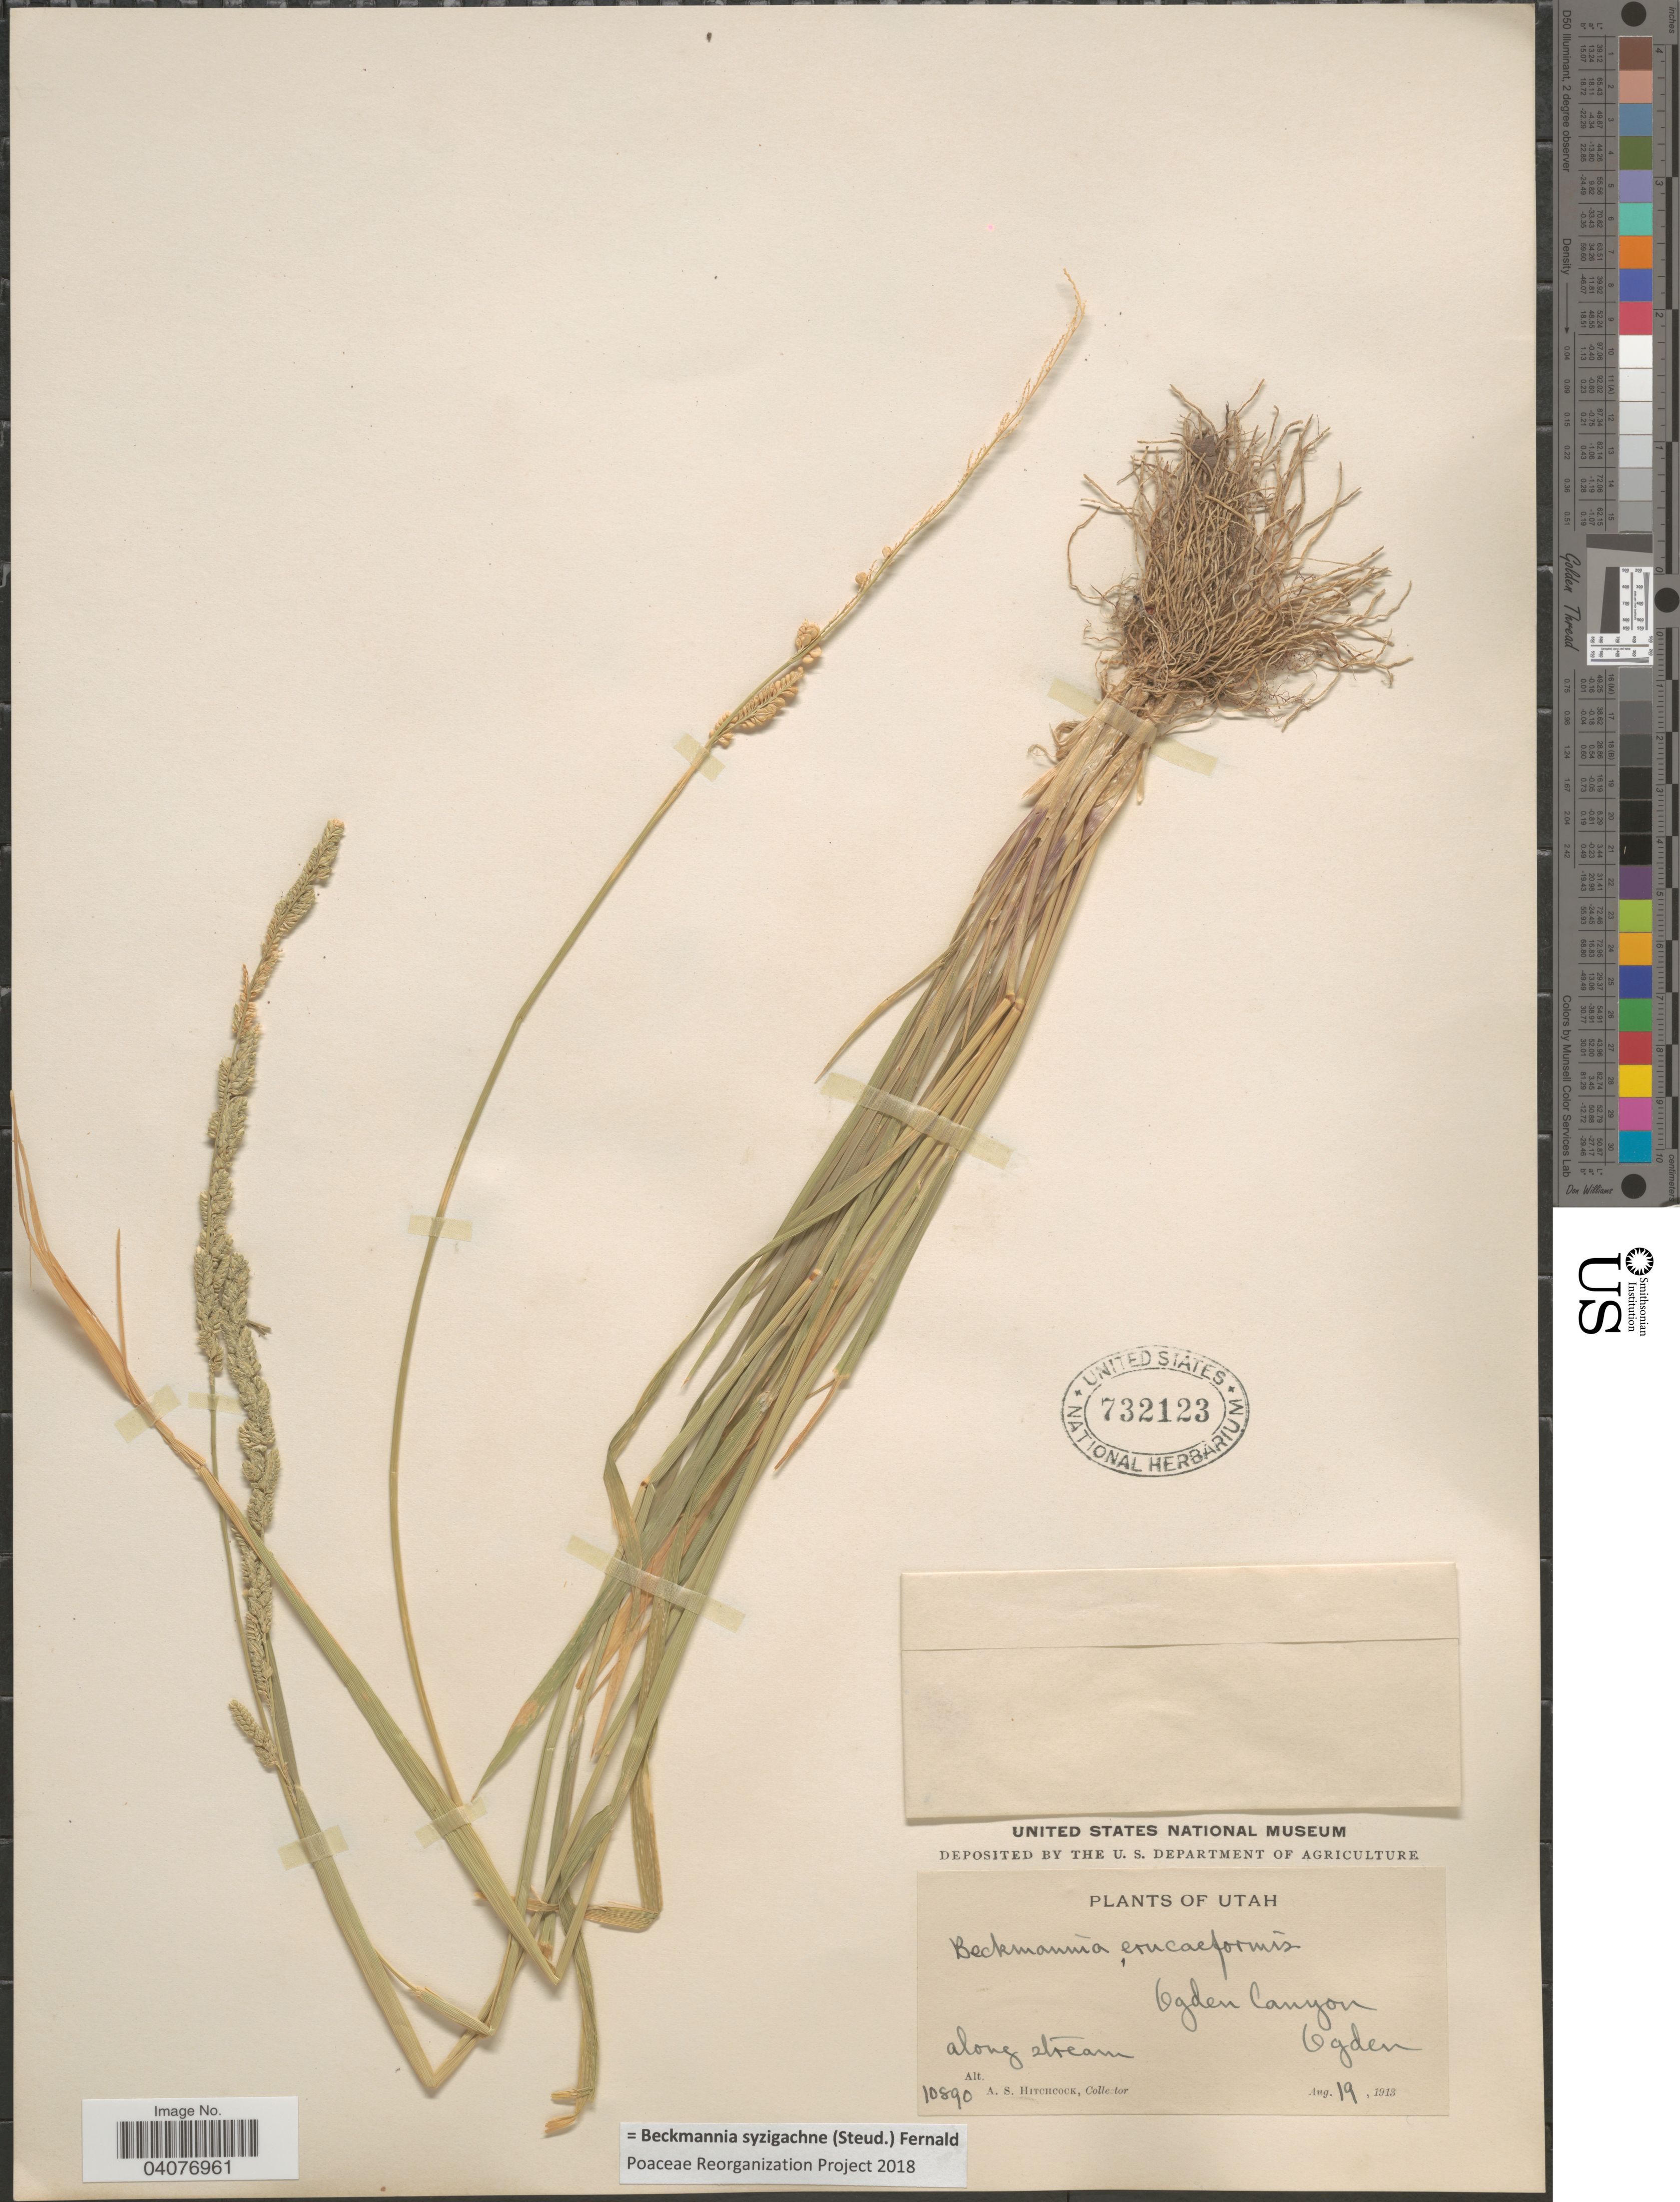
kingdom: Plantae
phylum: Tracheophyta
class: Liliopsida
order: Poales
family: Poaceae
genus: Beckmannia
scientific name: Beckmannia syzigachne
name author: (Steud.) Fernald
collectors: A. S. Hitchcock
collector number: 10890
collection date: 1913-08-19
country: United States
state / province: Utah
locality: Ogden Canyon. Along stream. Ogden.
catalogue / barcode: US 732123